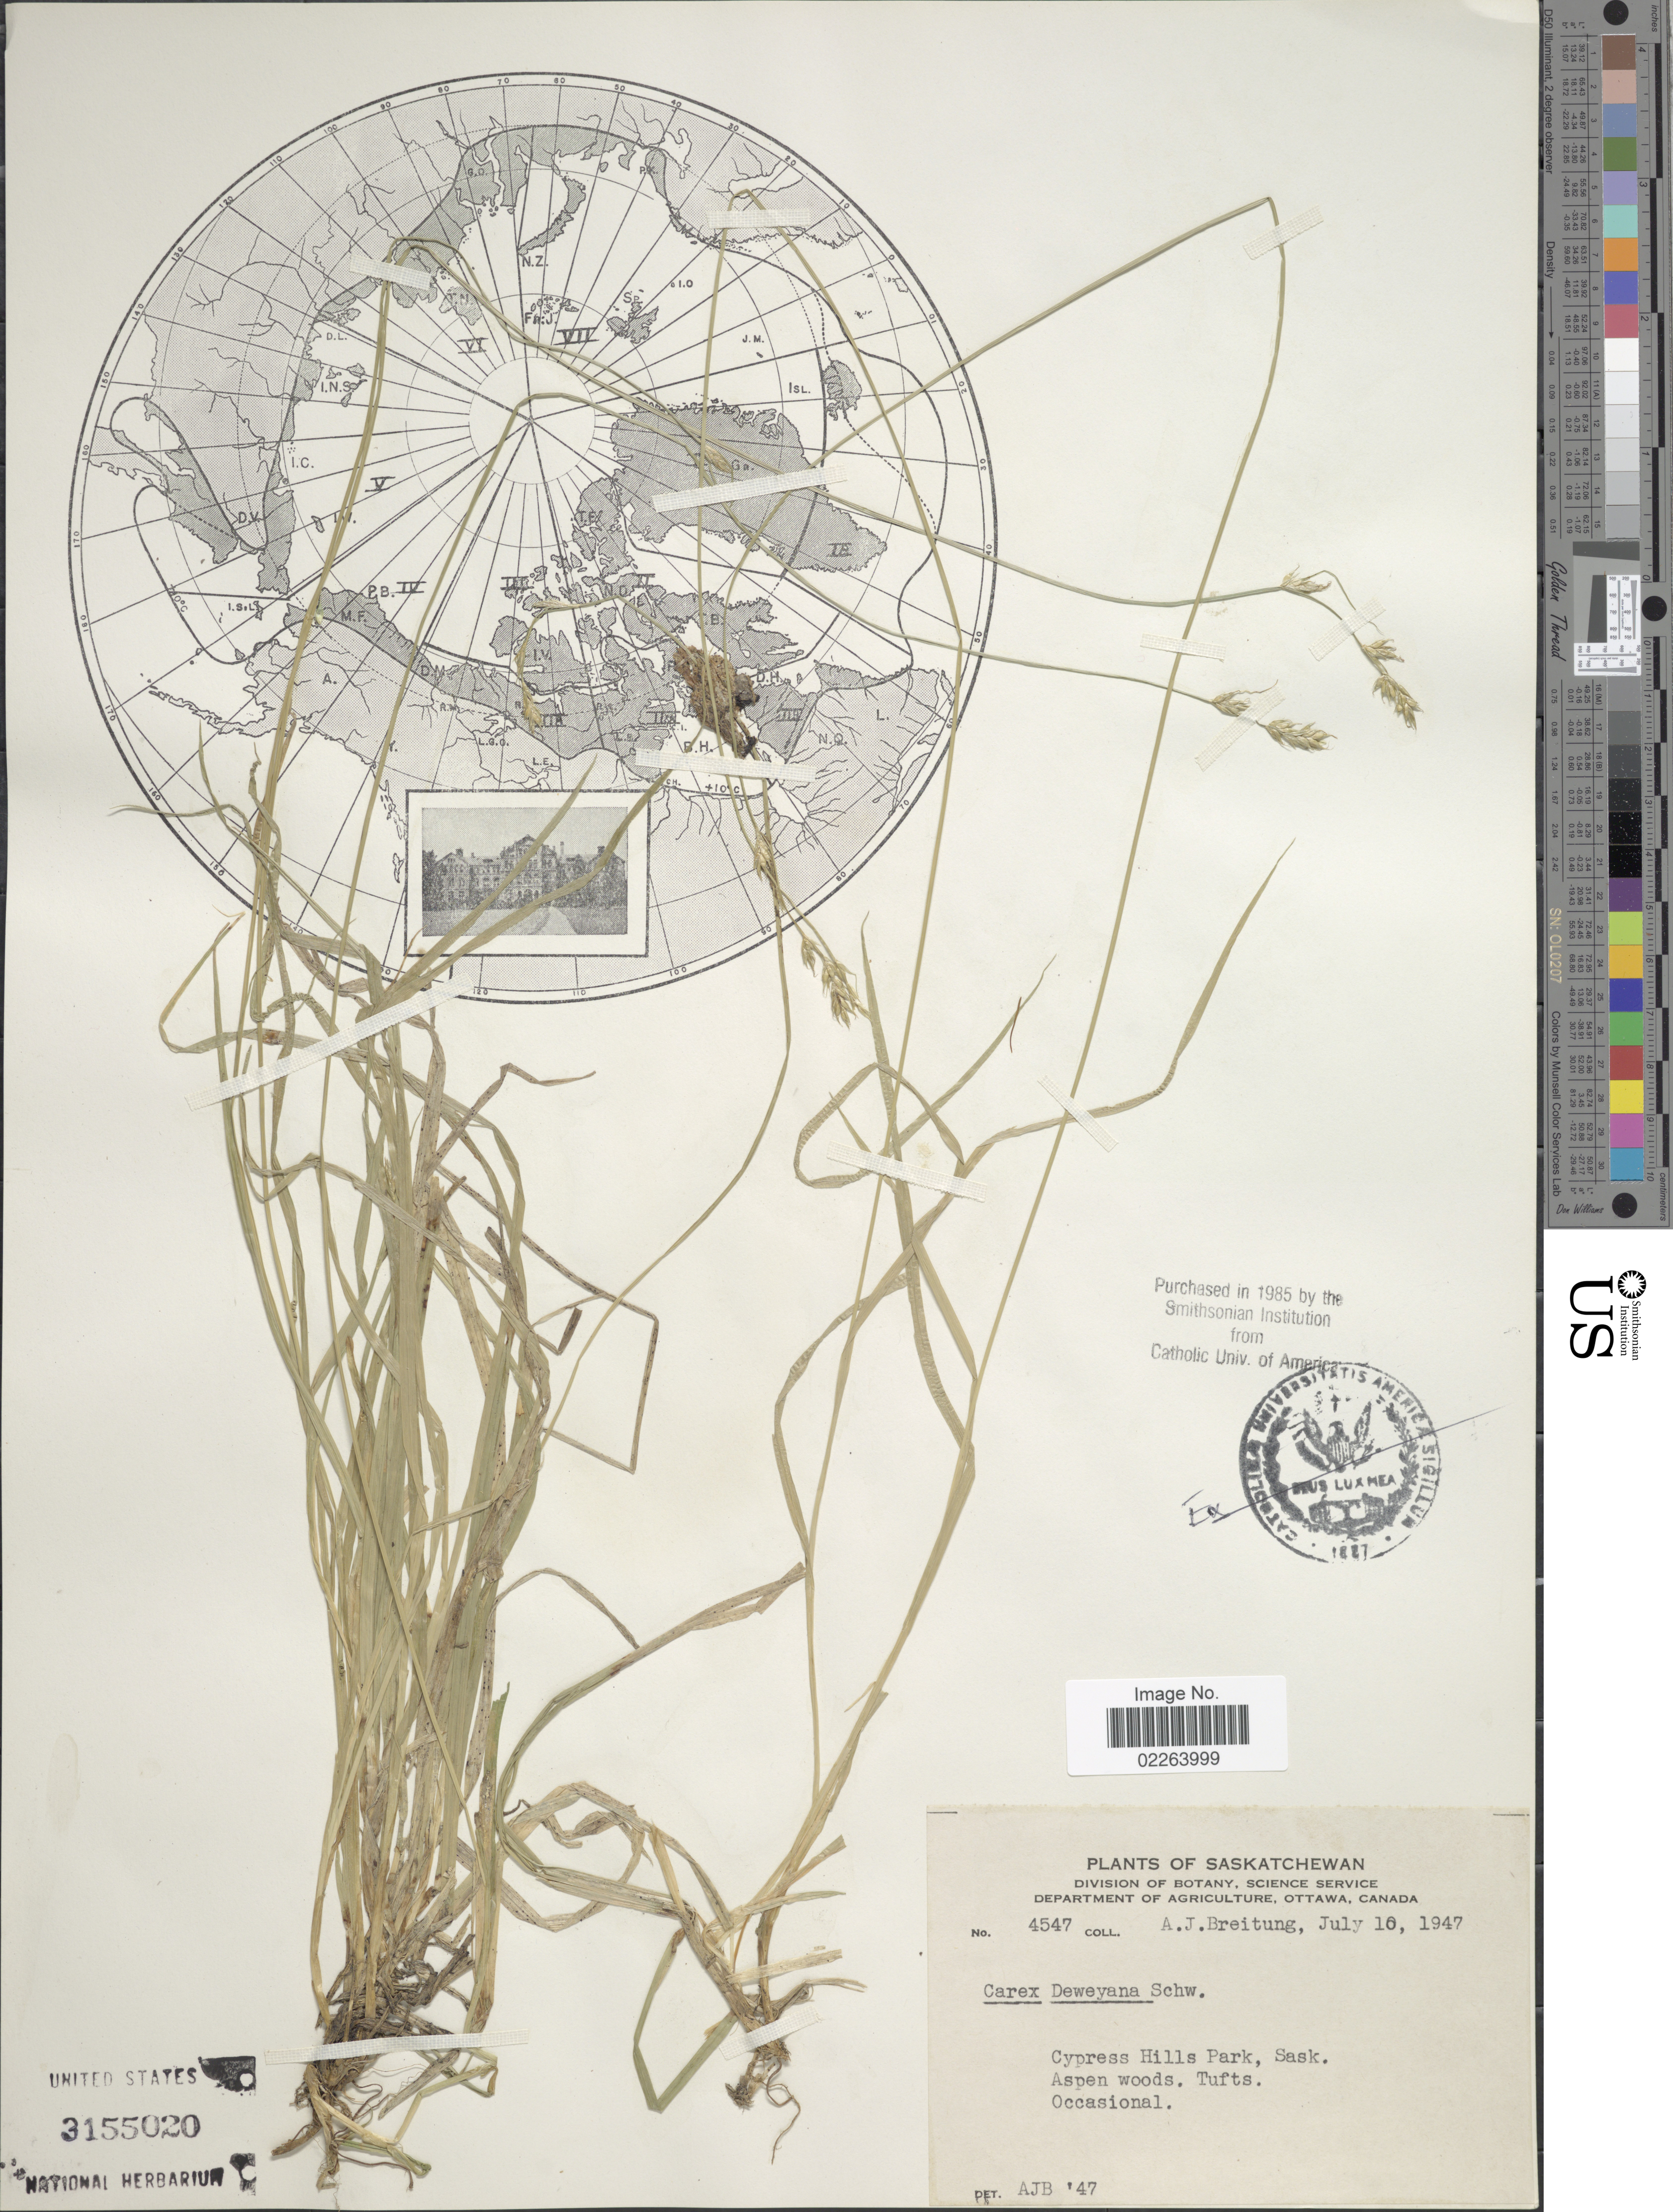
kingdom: Plantae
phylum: Tracheophyta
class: Liliopsida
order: Poales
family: Cyperaceae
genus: Carex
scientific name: Carex deweyana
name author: Schwein.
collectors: A. Breitung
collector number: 4547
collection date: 1947-07-10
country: Canada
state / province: Saskatchewan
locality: Cypress Hills Park, Aspen woods. Tufts. Occasional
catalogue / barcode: US 3155020